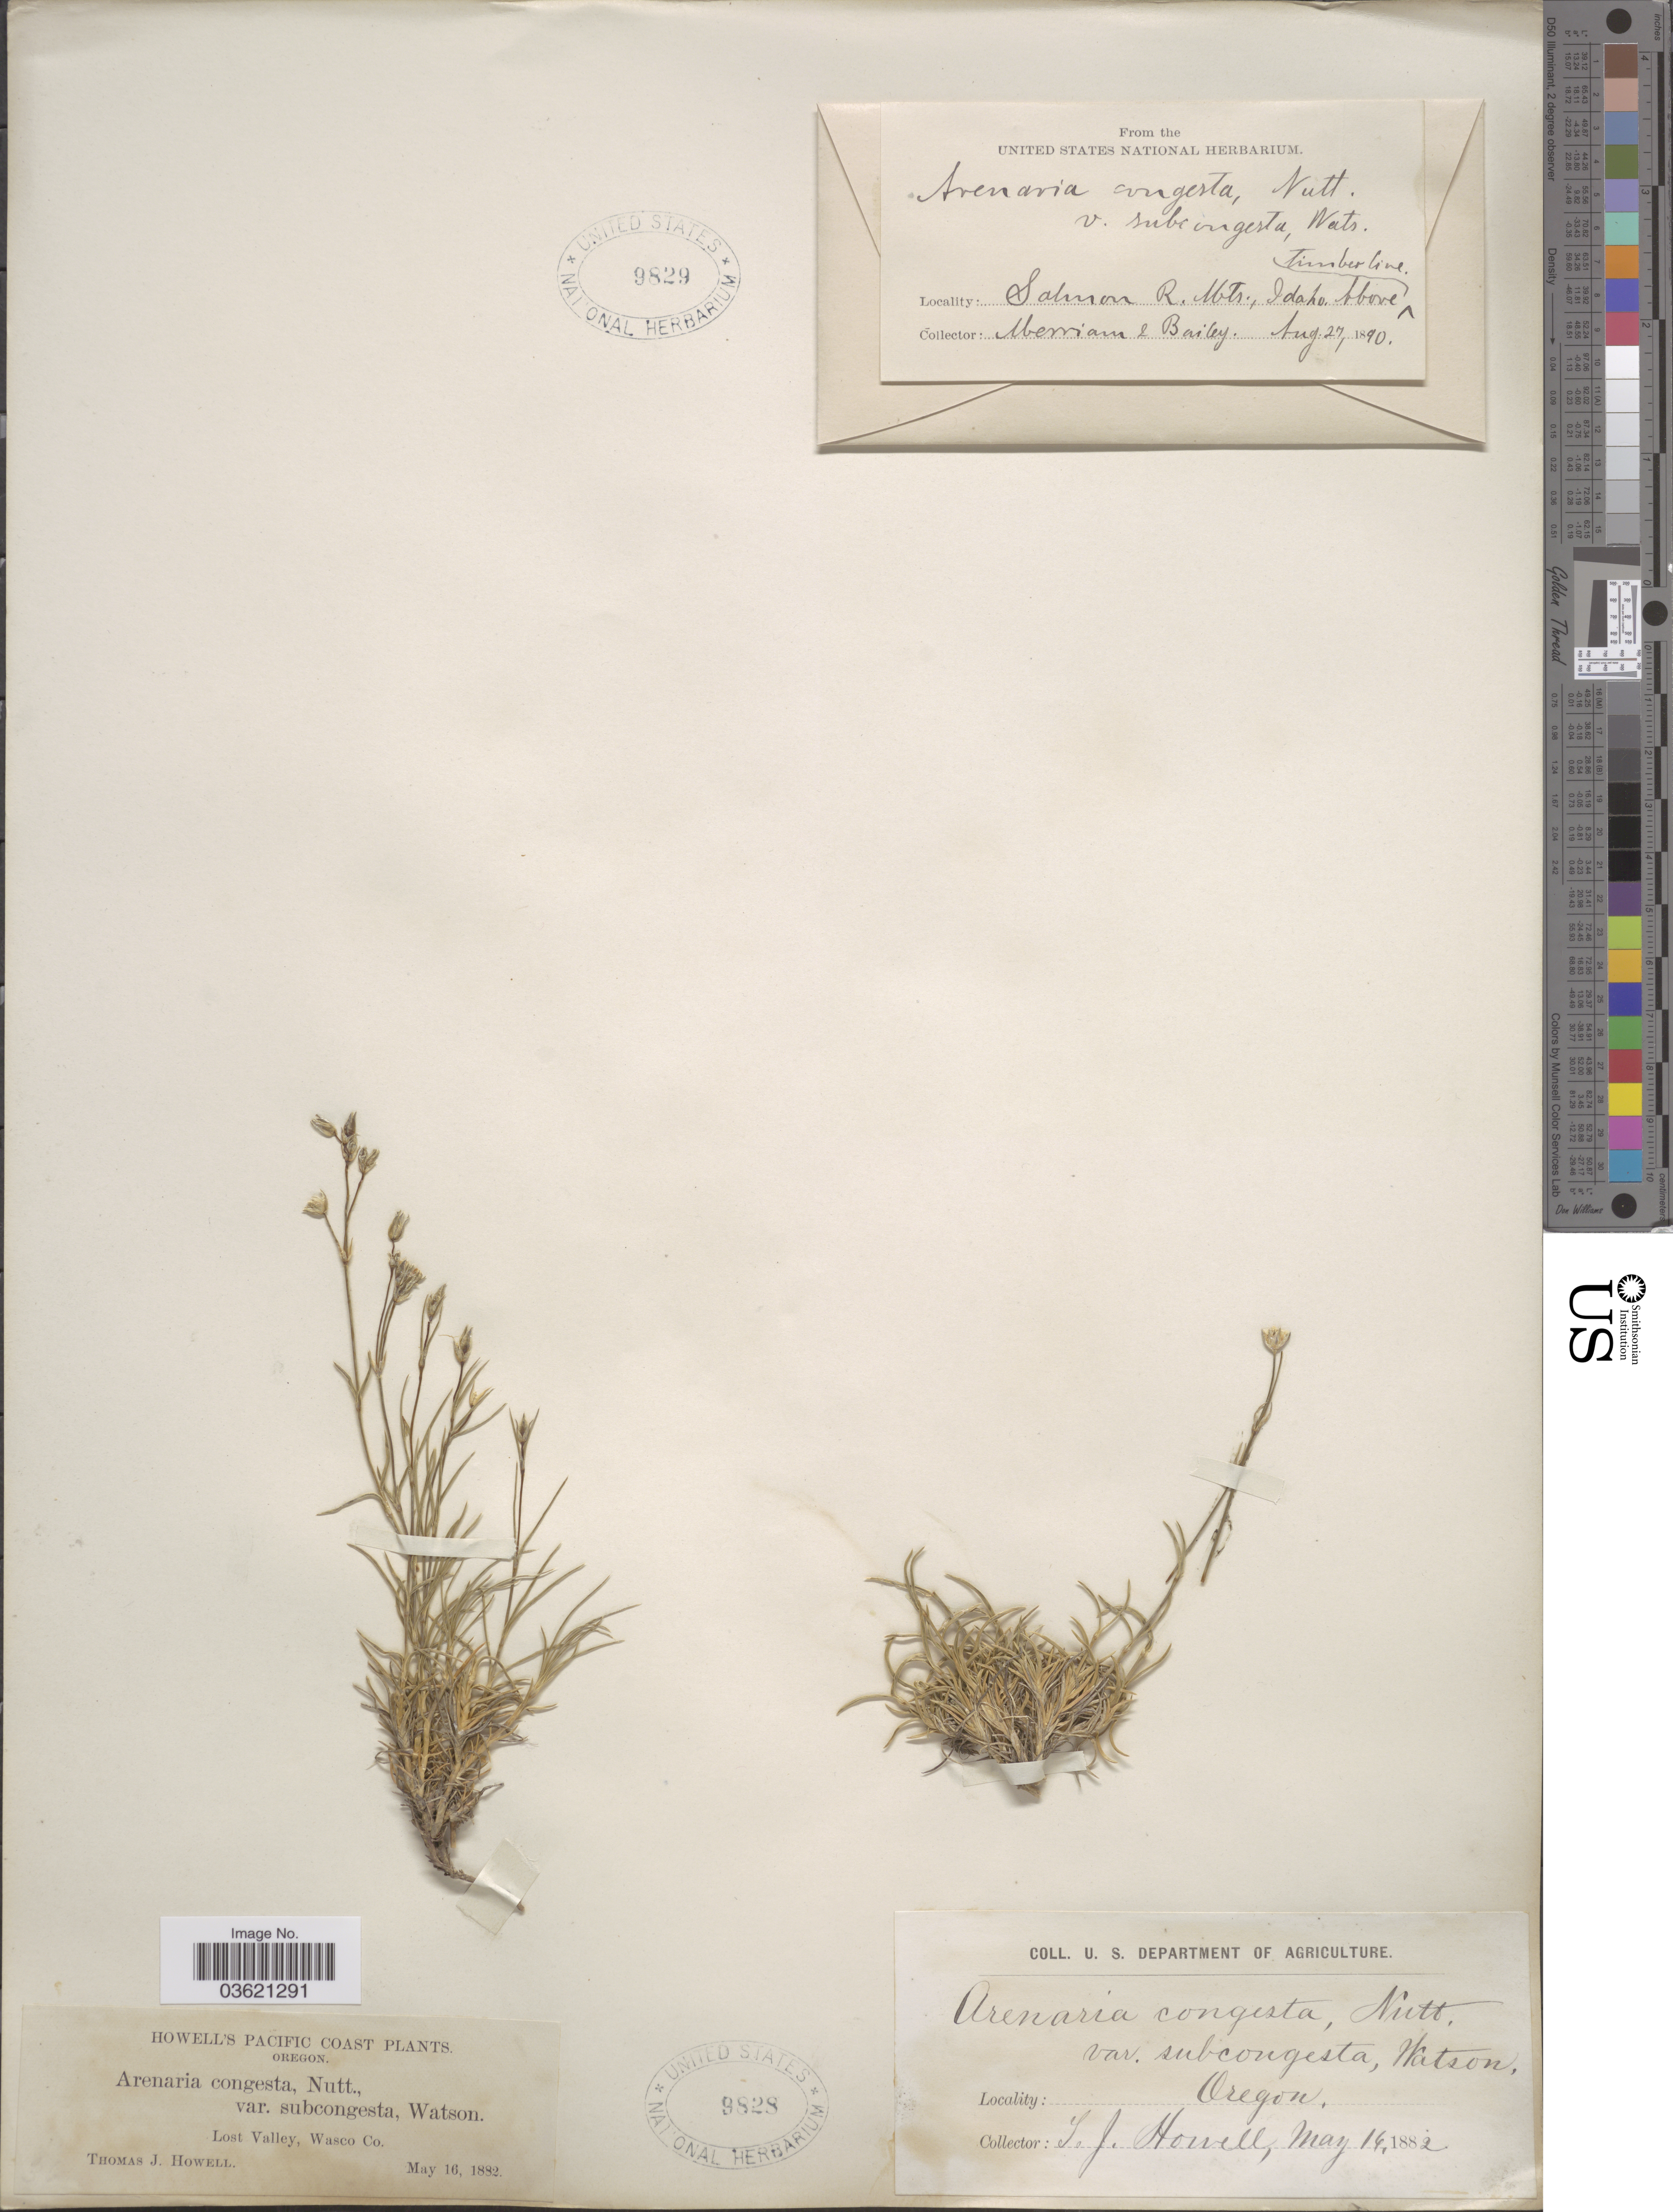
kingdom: Plantae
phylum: Tracheophyta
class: Magnoliopsida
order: Caryophyllales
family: Caryophyllaceae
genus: Eremogone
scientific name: Eremogone kingii var. glabrescens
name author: (S. Watson) Dorn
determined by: Strong, Mark T., (BOT), Smithsonian Institution - National Museum of Natural History (UNITED STATES)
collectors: -. Merriam & Bailey, --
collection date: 1890-08-27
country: United States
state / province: Idaho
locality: Salmon R. Mts., Above Timberline.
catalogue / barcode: US 9829-2